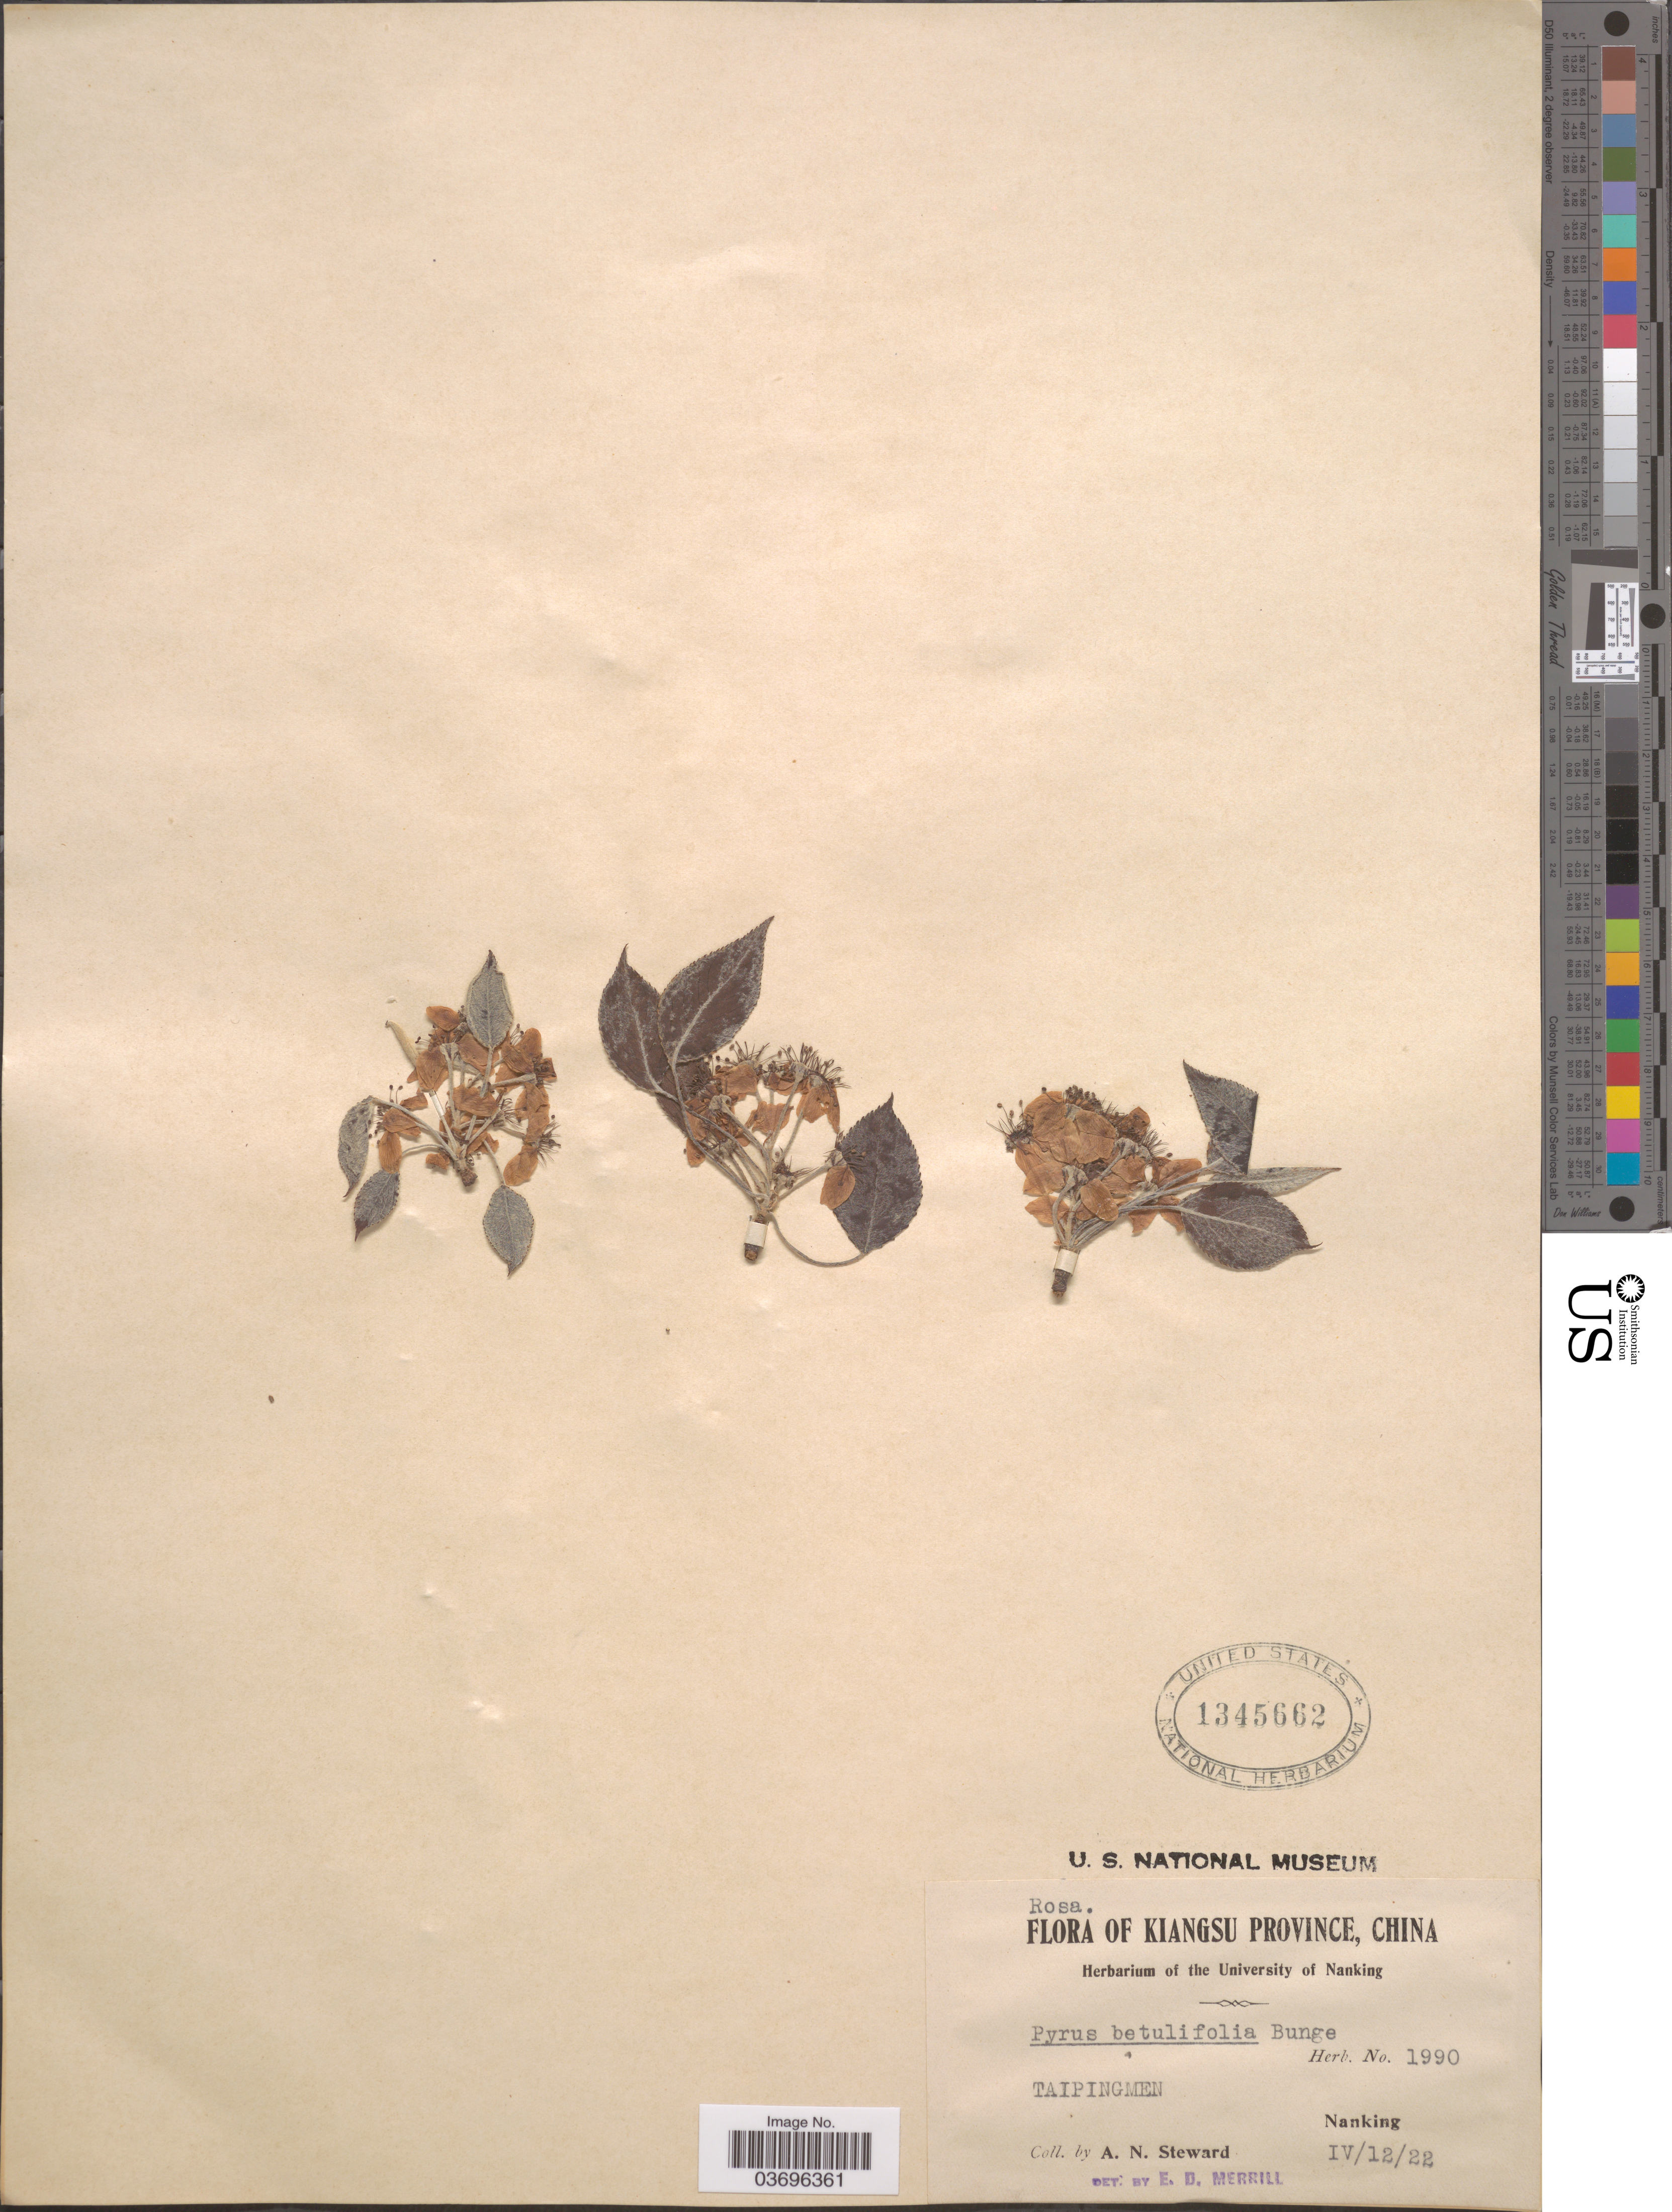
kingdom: Plantae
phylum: Tracheophyta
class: Magnoliopsida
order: Rosales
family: Rosaceae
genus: Pyrus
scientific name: Pyrus betulifolia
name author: Bunge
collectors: A. N. Steward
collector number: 1990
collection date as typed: Transcribed d/m/y: 12/4/22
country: China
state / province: Jiangsu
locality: Kiangsu Province. Taipingmen. Nanking.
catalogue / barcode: US 1345662